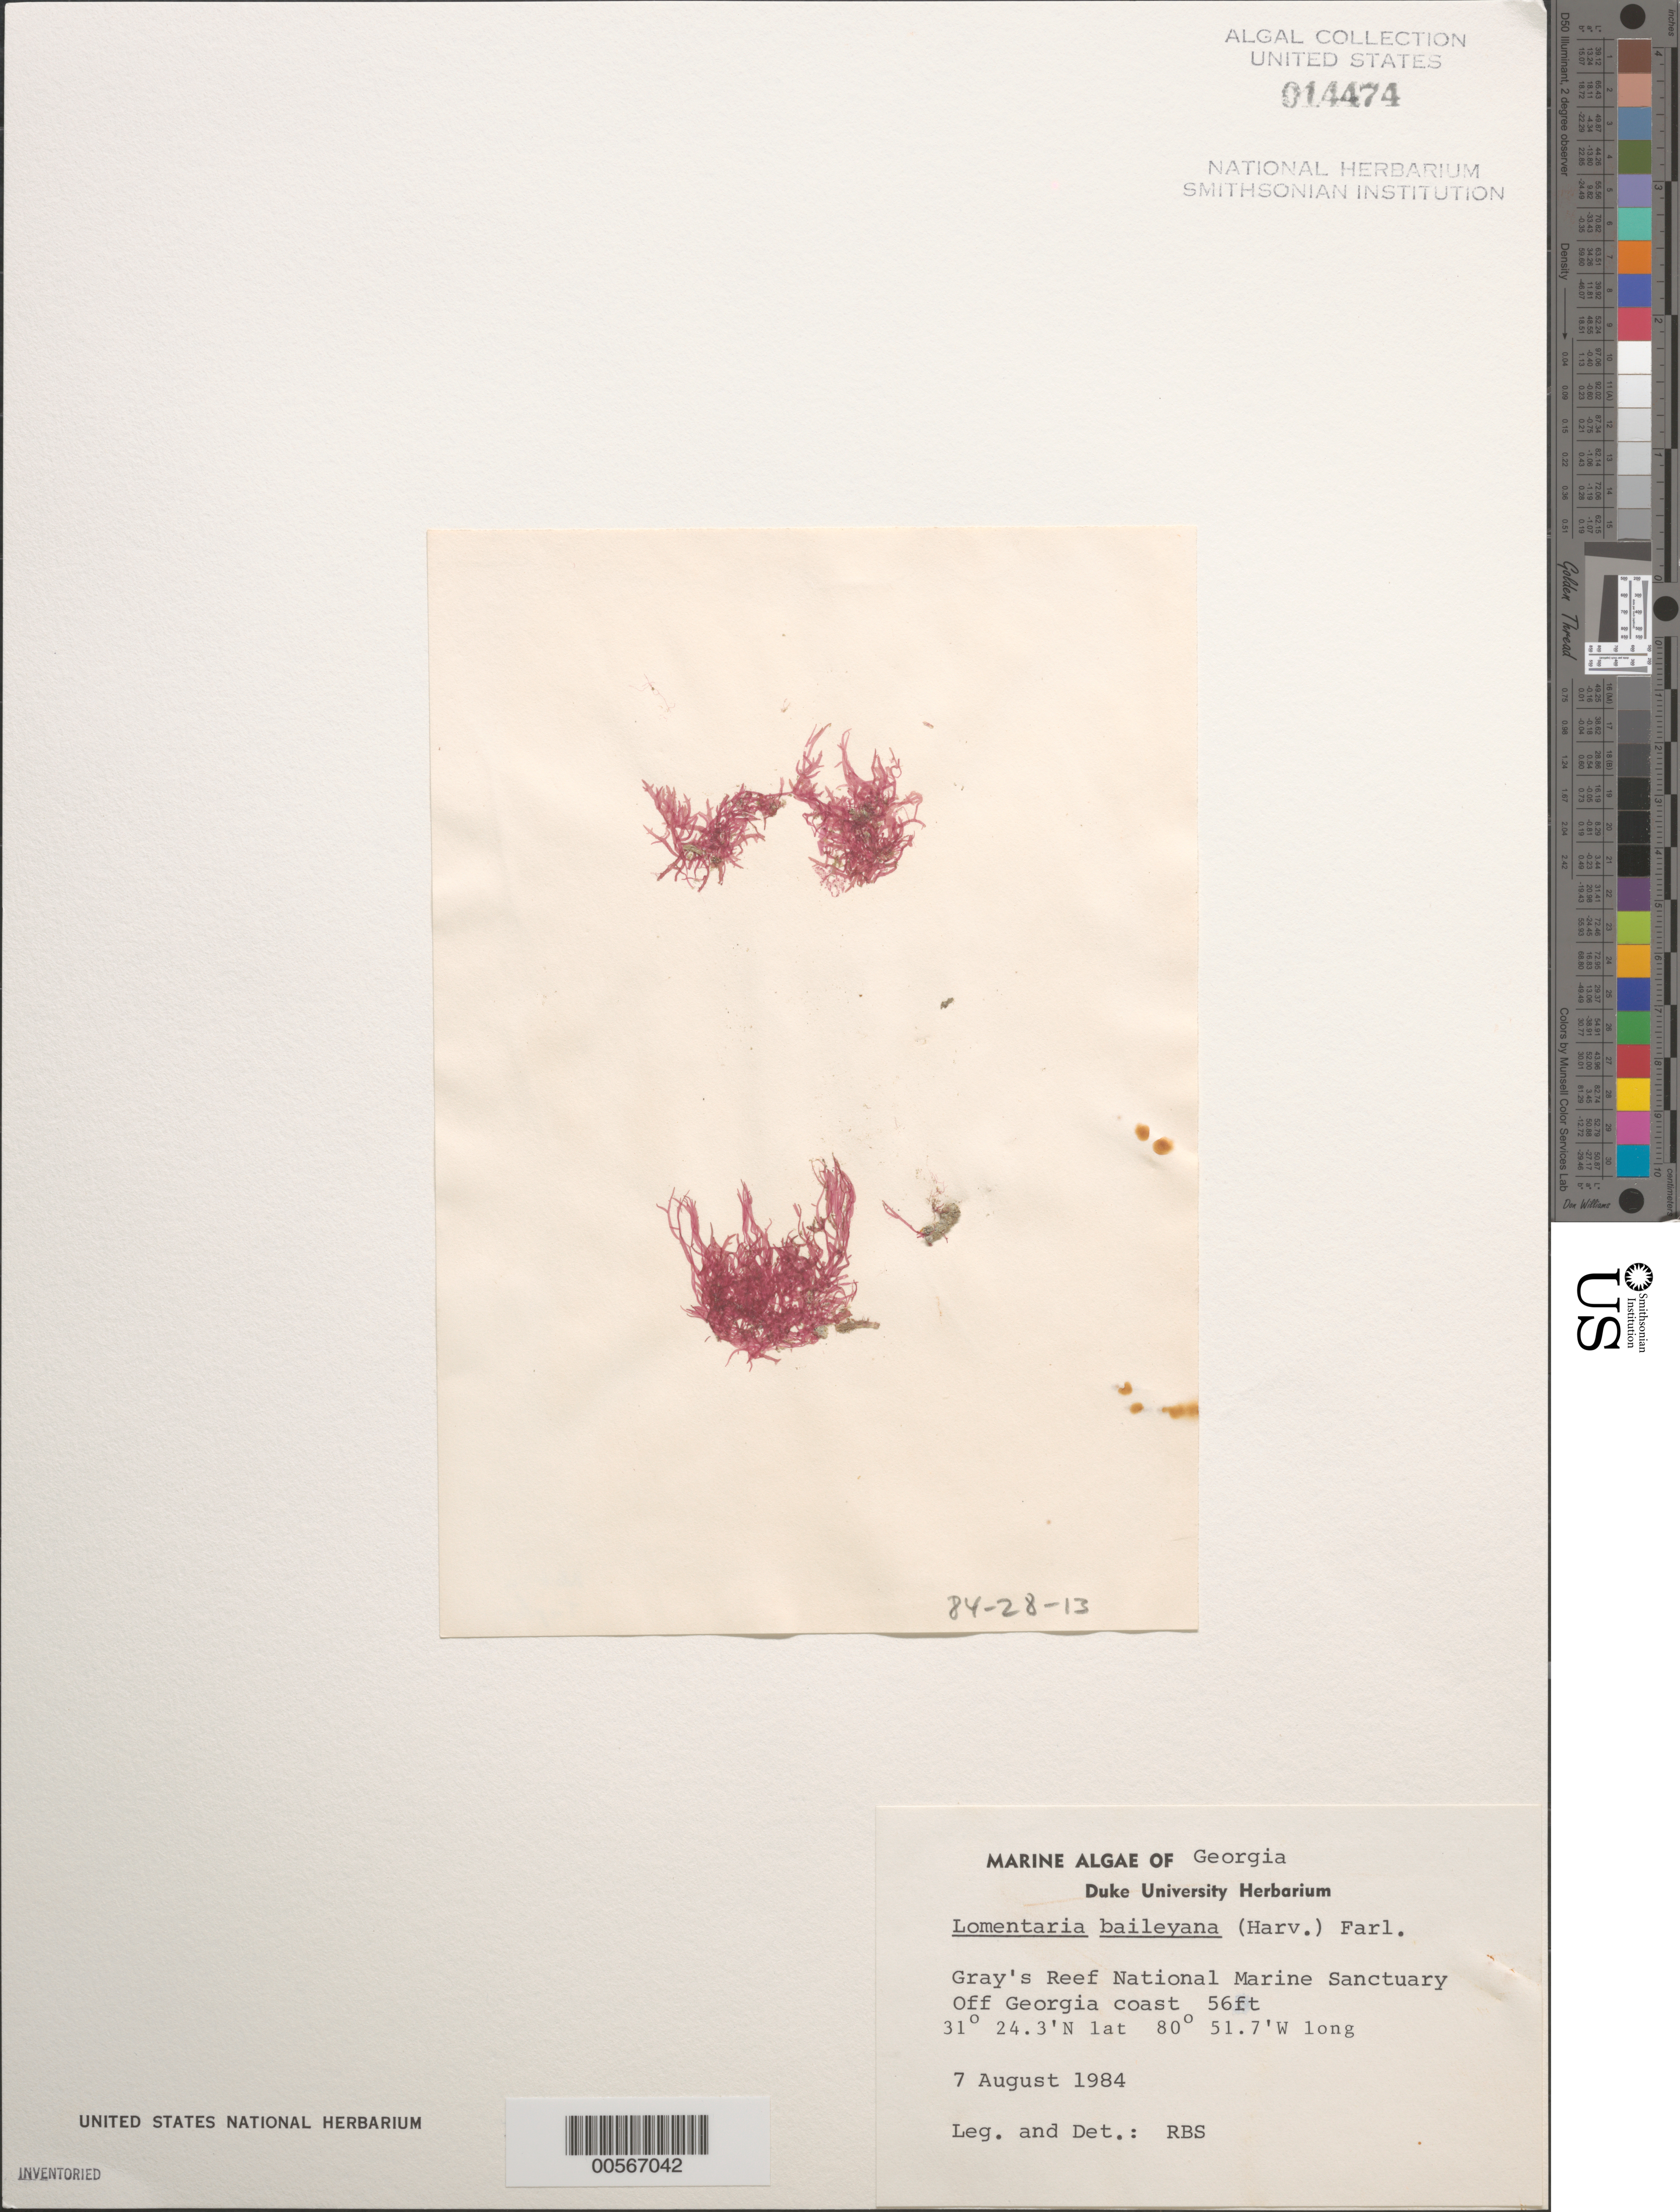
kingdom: Plantae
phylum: Rhodophyta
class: Florideophyceae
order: Rhodymeniales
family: Lomentariaceae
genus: Hooperia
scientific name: Hooperia divaricata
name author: (Durant) M.J. Wynne et al.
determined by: Algae name updating Project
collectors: R. Searles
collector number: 84-28-13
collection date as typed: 07 Aug 1984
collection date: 1984-08-07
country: United States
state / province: Georgia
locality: Gray's Reef National Marine Sanctuary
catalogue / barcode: US 14474